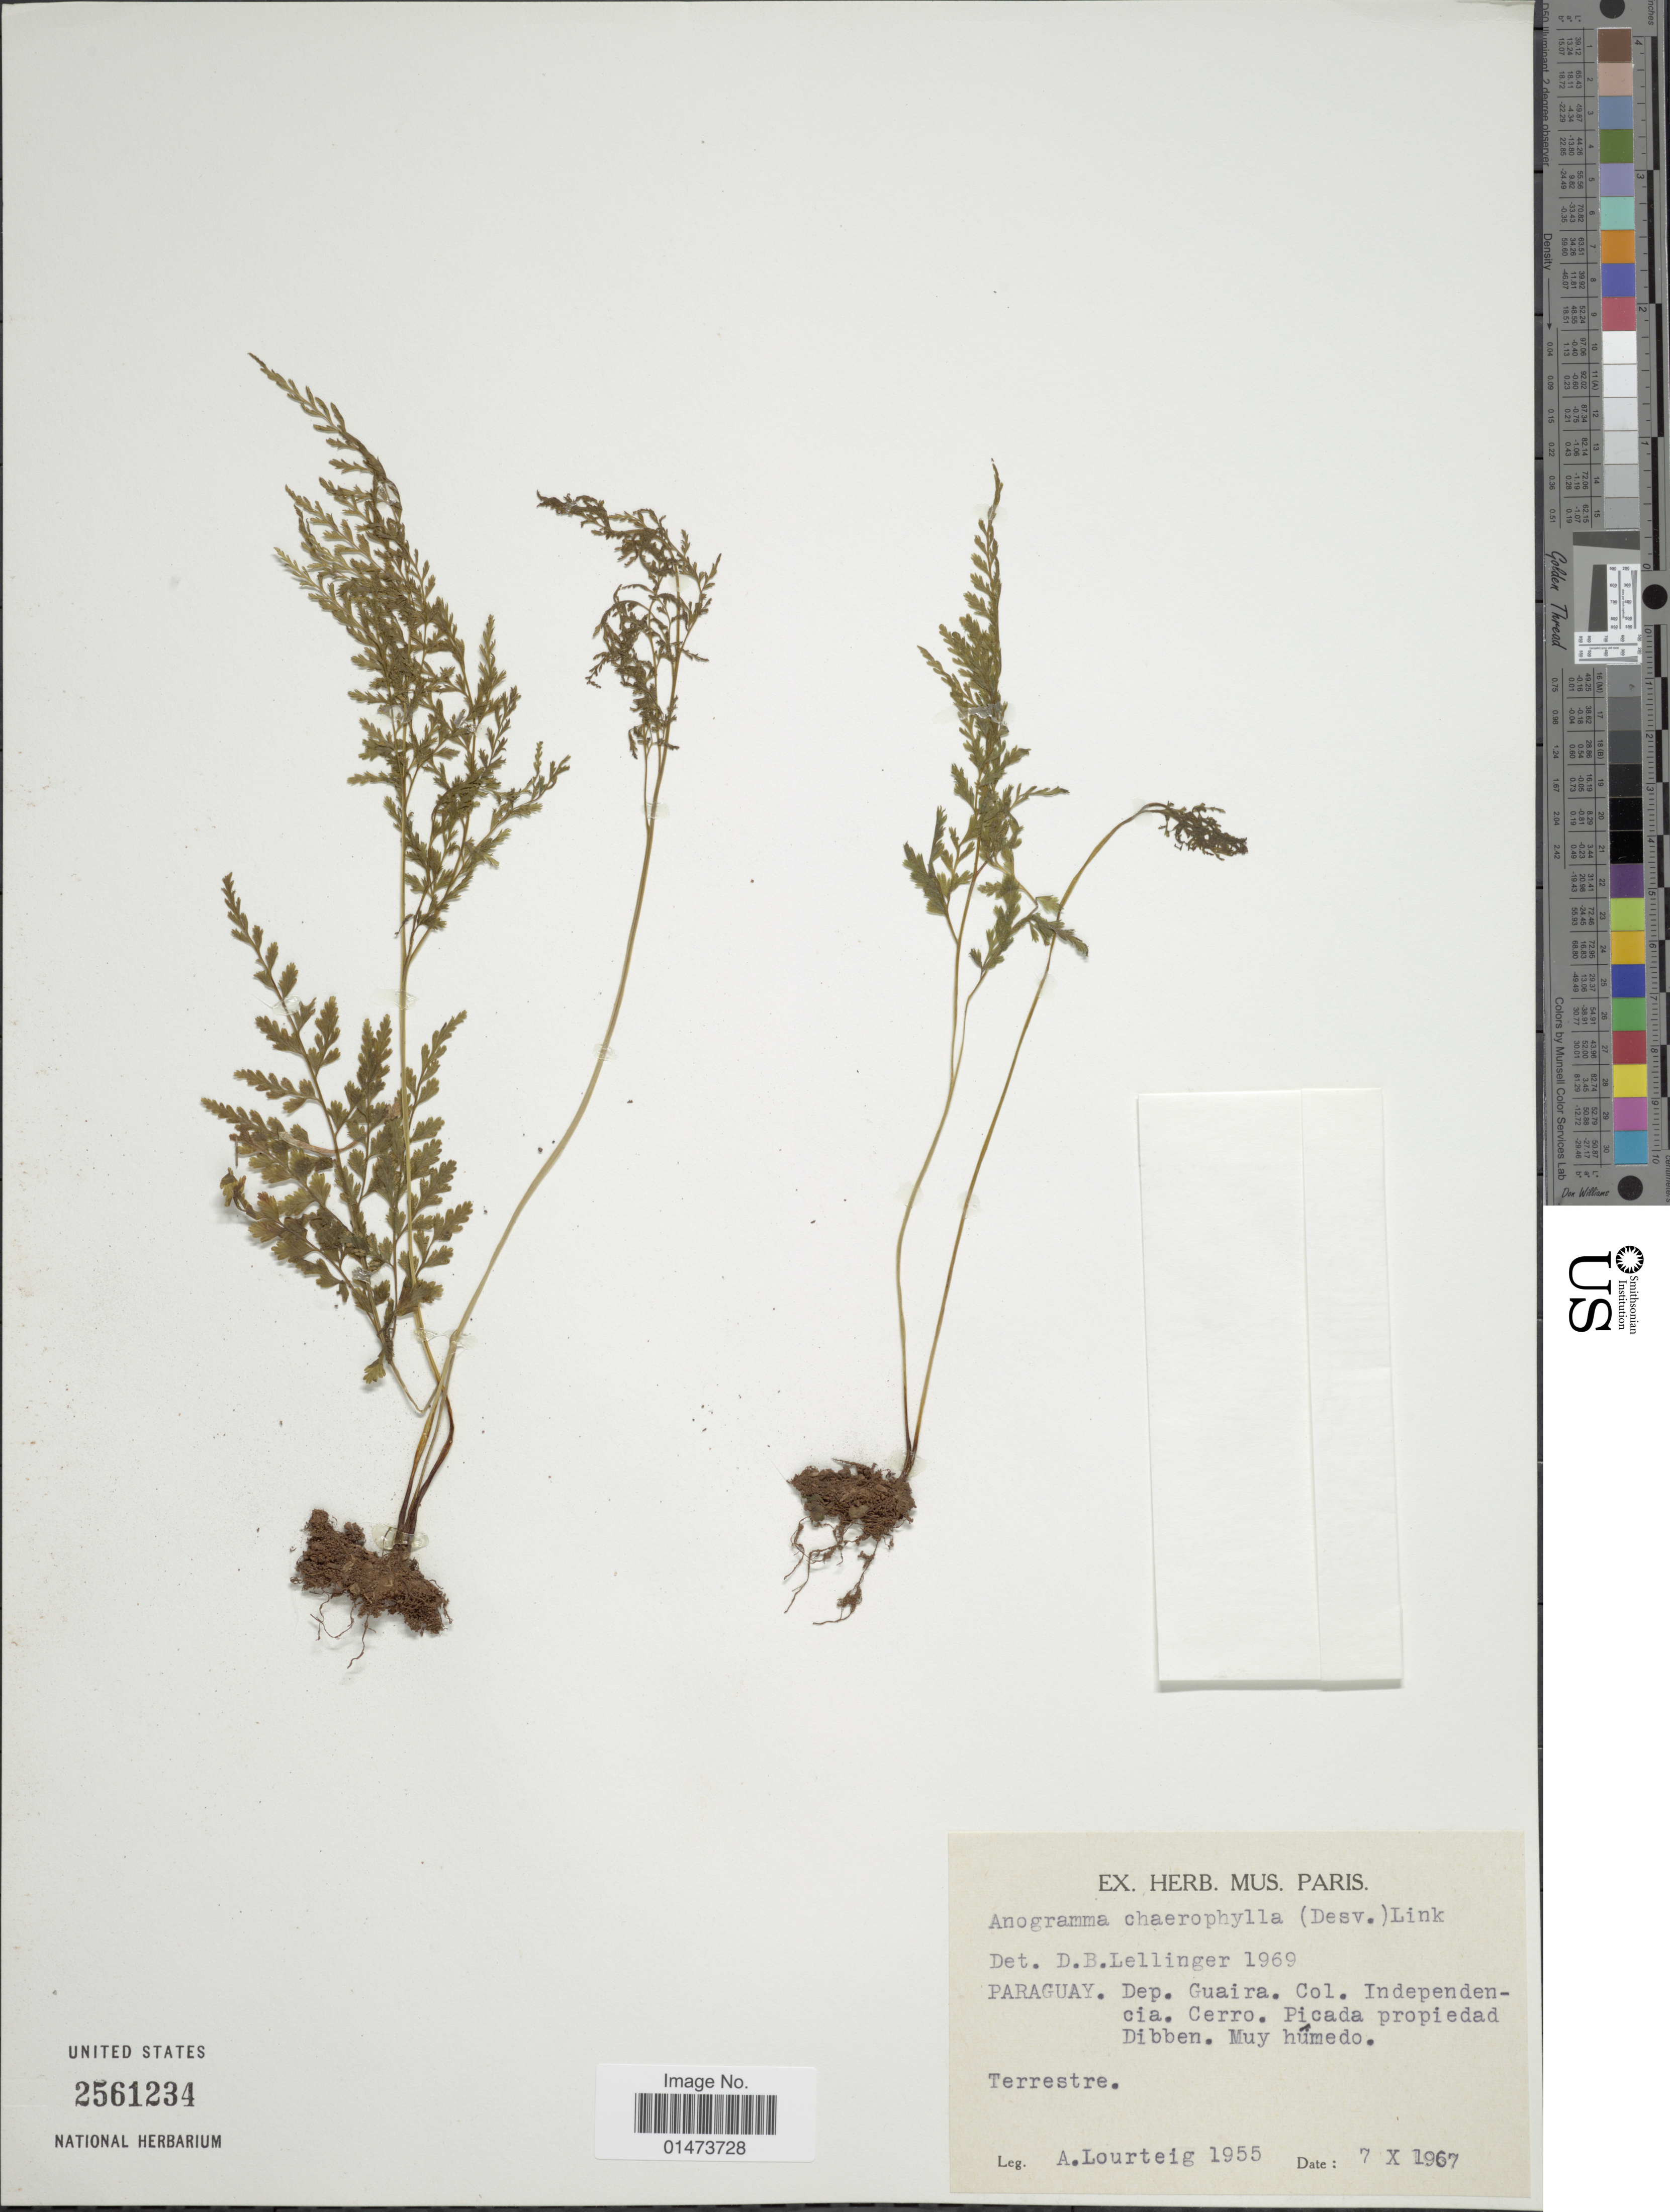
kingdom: Plantae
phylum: Tracheophyta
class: Polypodiopsida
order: Polypodiales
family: Pteridaceae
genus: Anogramma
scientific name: Anogramma chaerophylla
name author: (Desv.) Link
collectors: A. Lourteig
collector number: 1955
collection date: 1967-10-07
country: Paraguay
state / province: Guaira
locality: Col. Independencia. Cerro. Picada propiedad Dibben. Muy húmedo.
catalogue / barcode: US 2561234